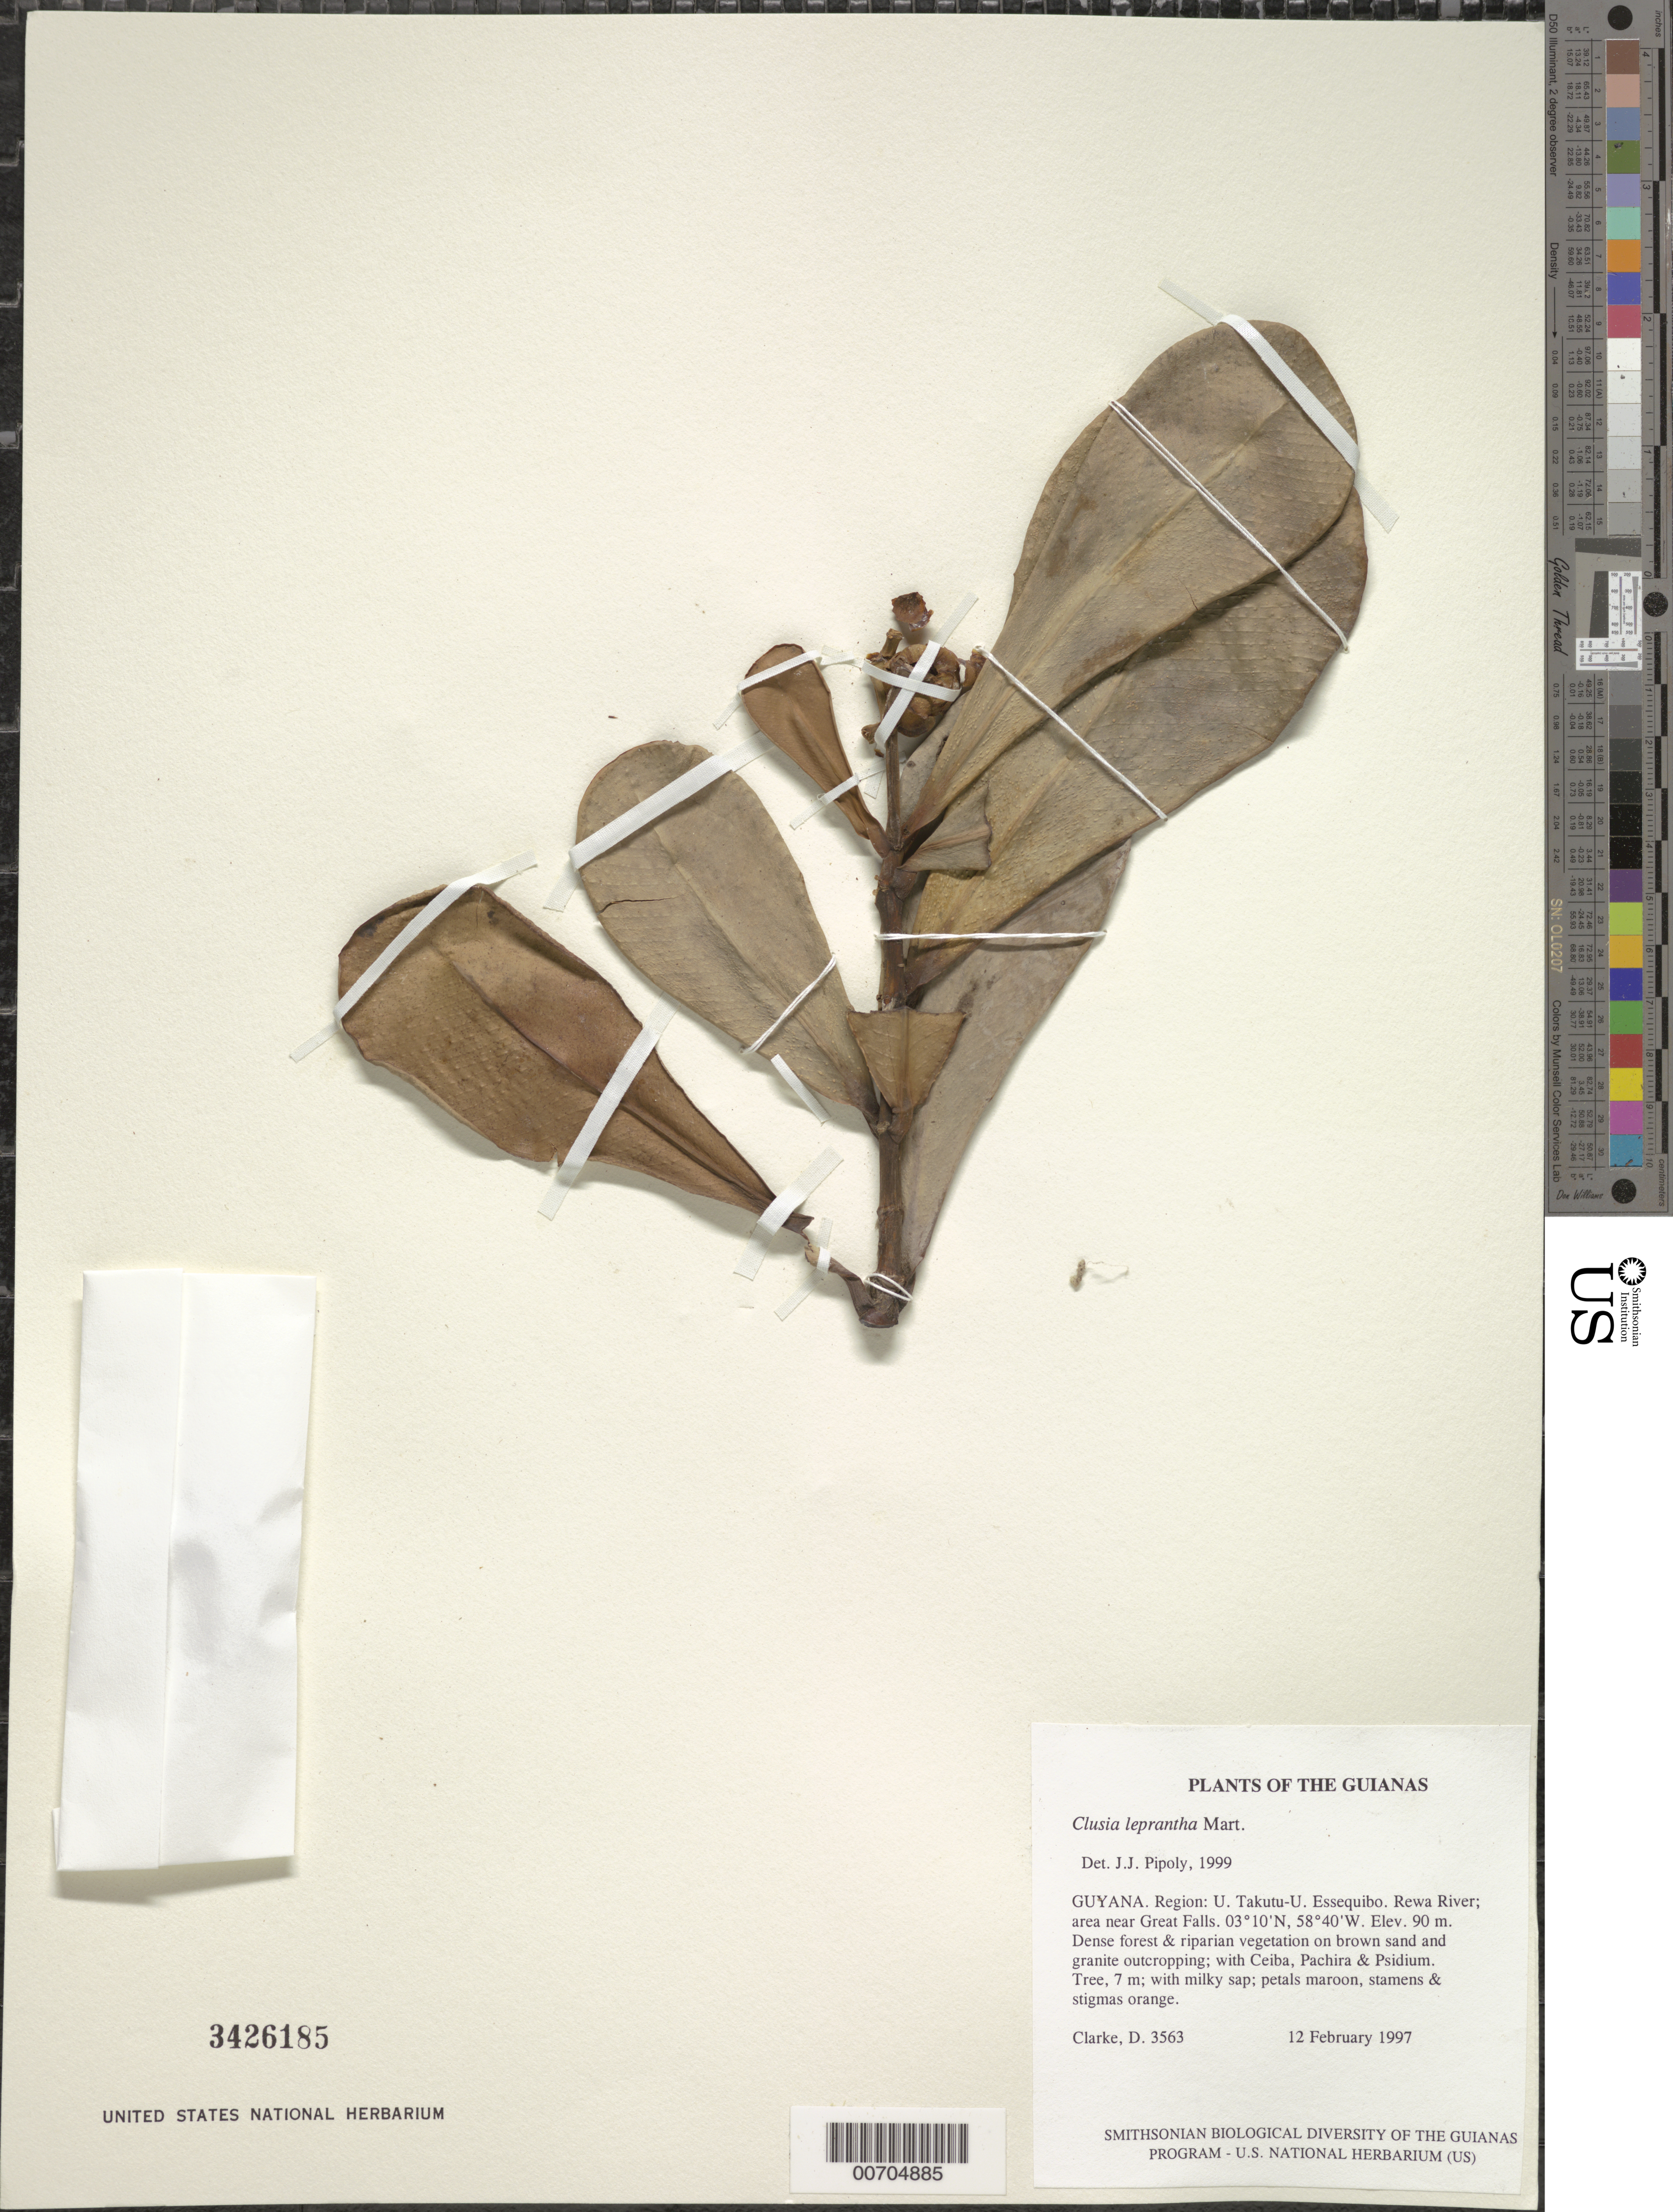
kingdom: Plantae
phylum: Tracheophyta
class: Magnoliopsida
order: Malpighiales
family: Clusiaceae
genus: Clusia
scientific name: Clusia leprantha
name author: Mart.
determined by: Pipoly, J. J., III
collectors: H. D. Clarke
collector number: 3563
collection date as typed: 12 February 1997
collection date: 1997-02-12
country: Guyana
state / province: U. Takutu-U. Essequibo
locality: Rewa River; area near Great Falls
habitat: Dense forest & riparian vegetation on brown sand and granite outcropping; with Ceiba, Pachira & Psidium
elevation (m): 90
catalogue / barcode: US 3426185